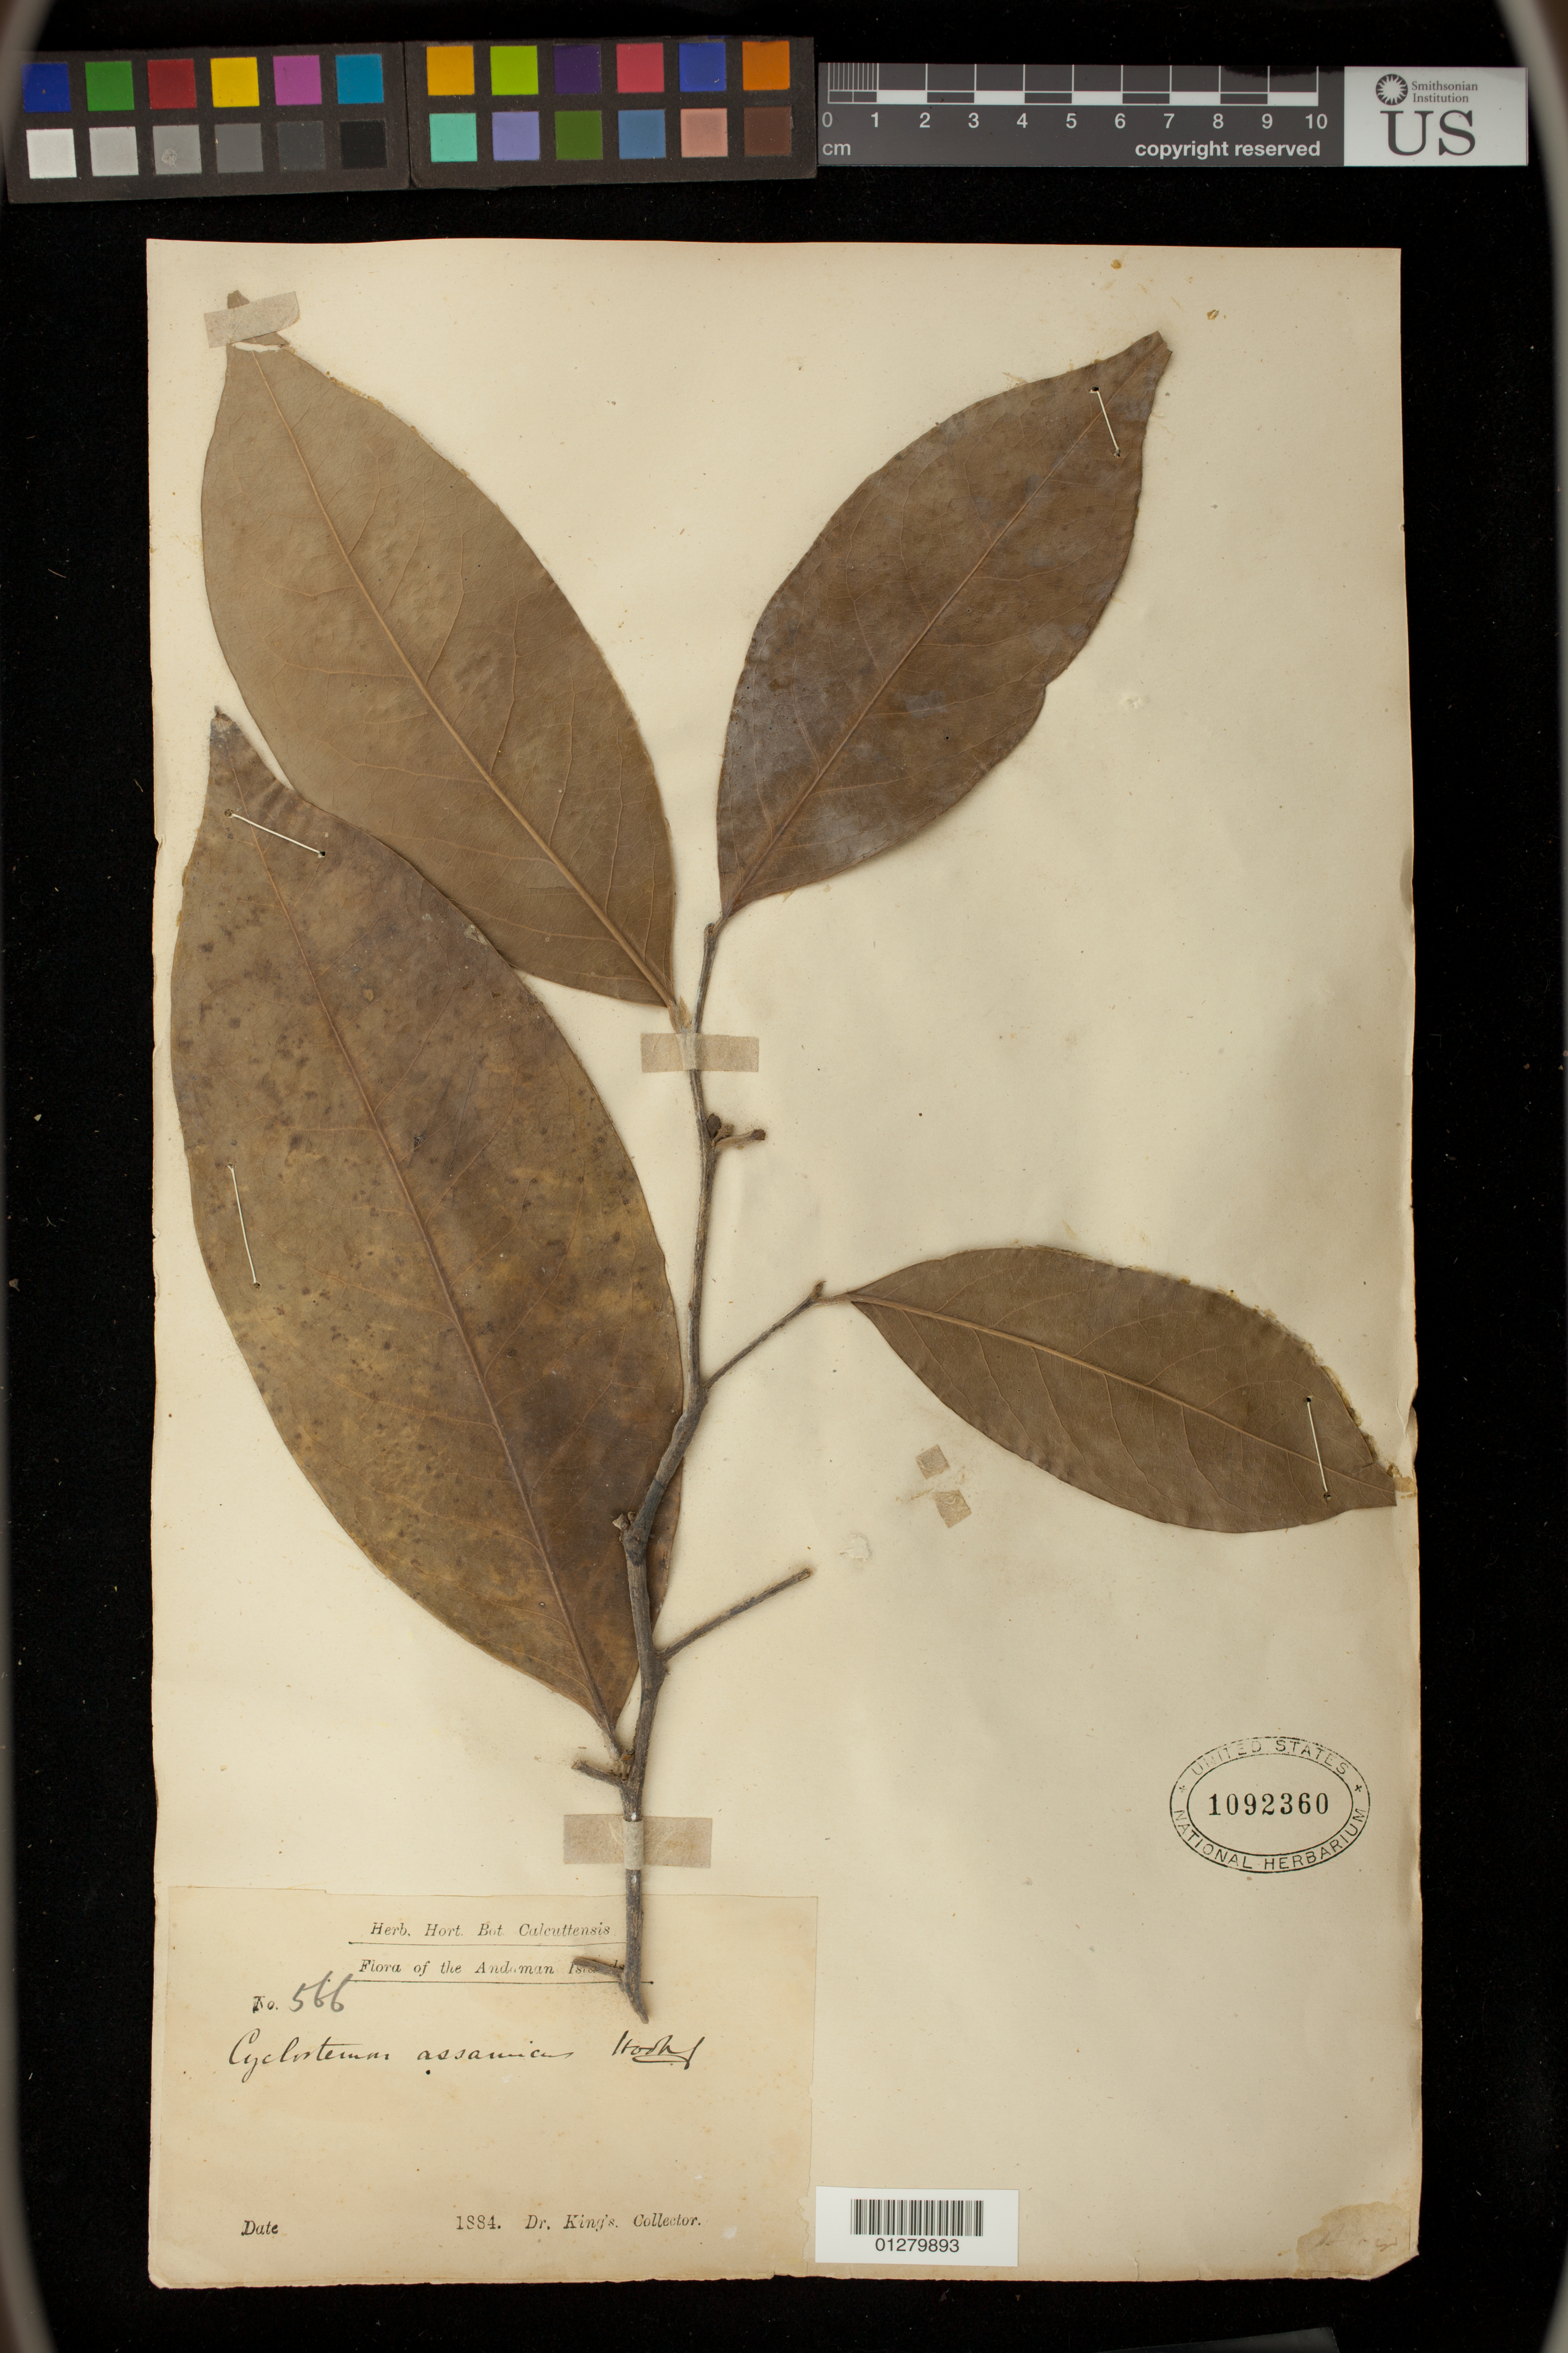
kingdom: Plantae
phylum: Tracheophyta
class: Magnoliopsida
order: Malpighiales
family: Putranjivaceae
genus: Drypetes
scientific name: Drypetes assamica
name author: (Hook. f.) Pax & K. Hoffm.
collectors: Dr. King's collector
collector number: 566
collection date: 1884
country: India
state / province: Andaman and Nicobar Islands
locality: Andaman Islands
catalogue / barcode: US 1092360